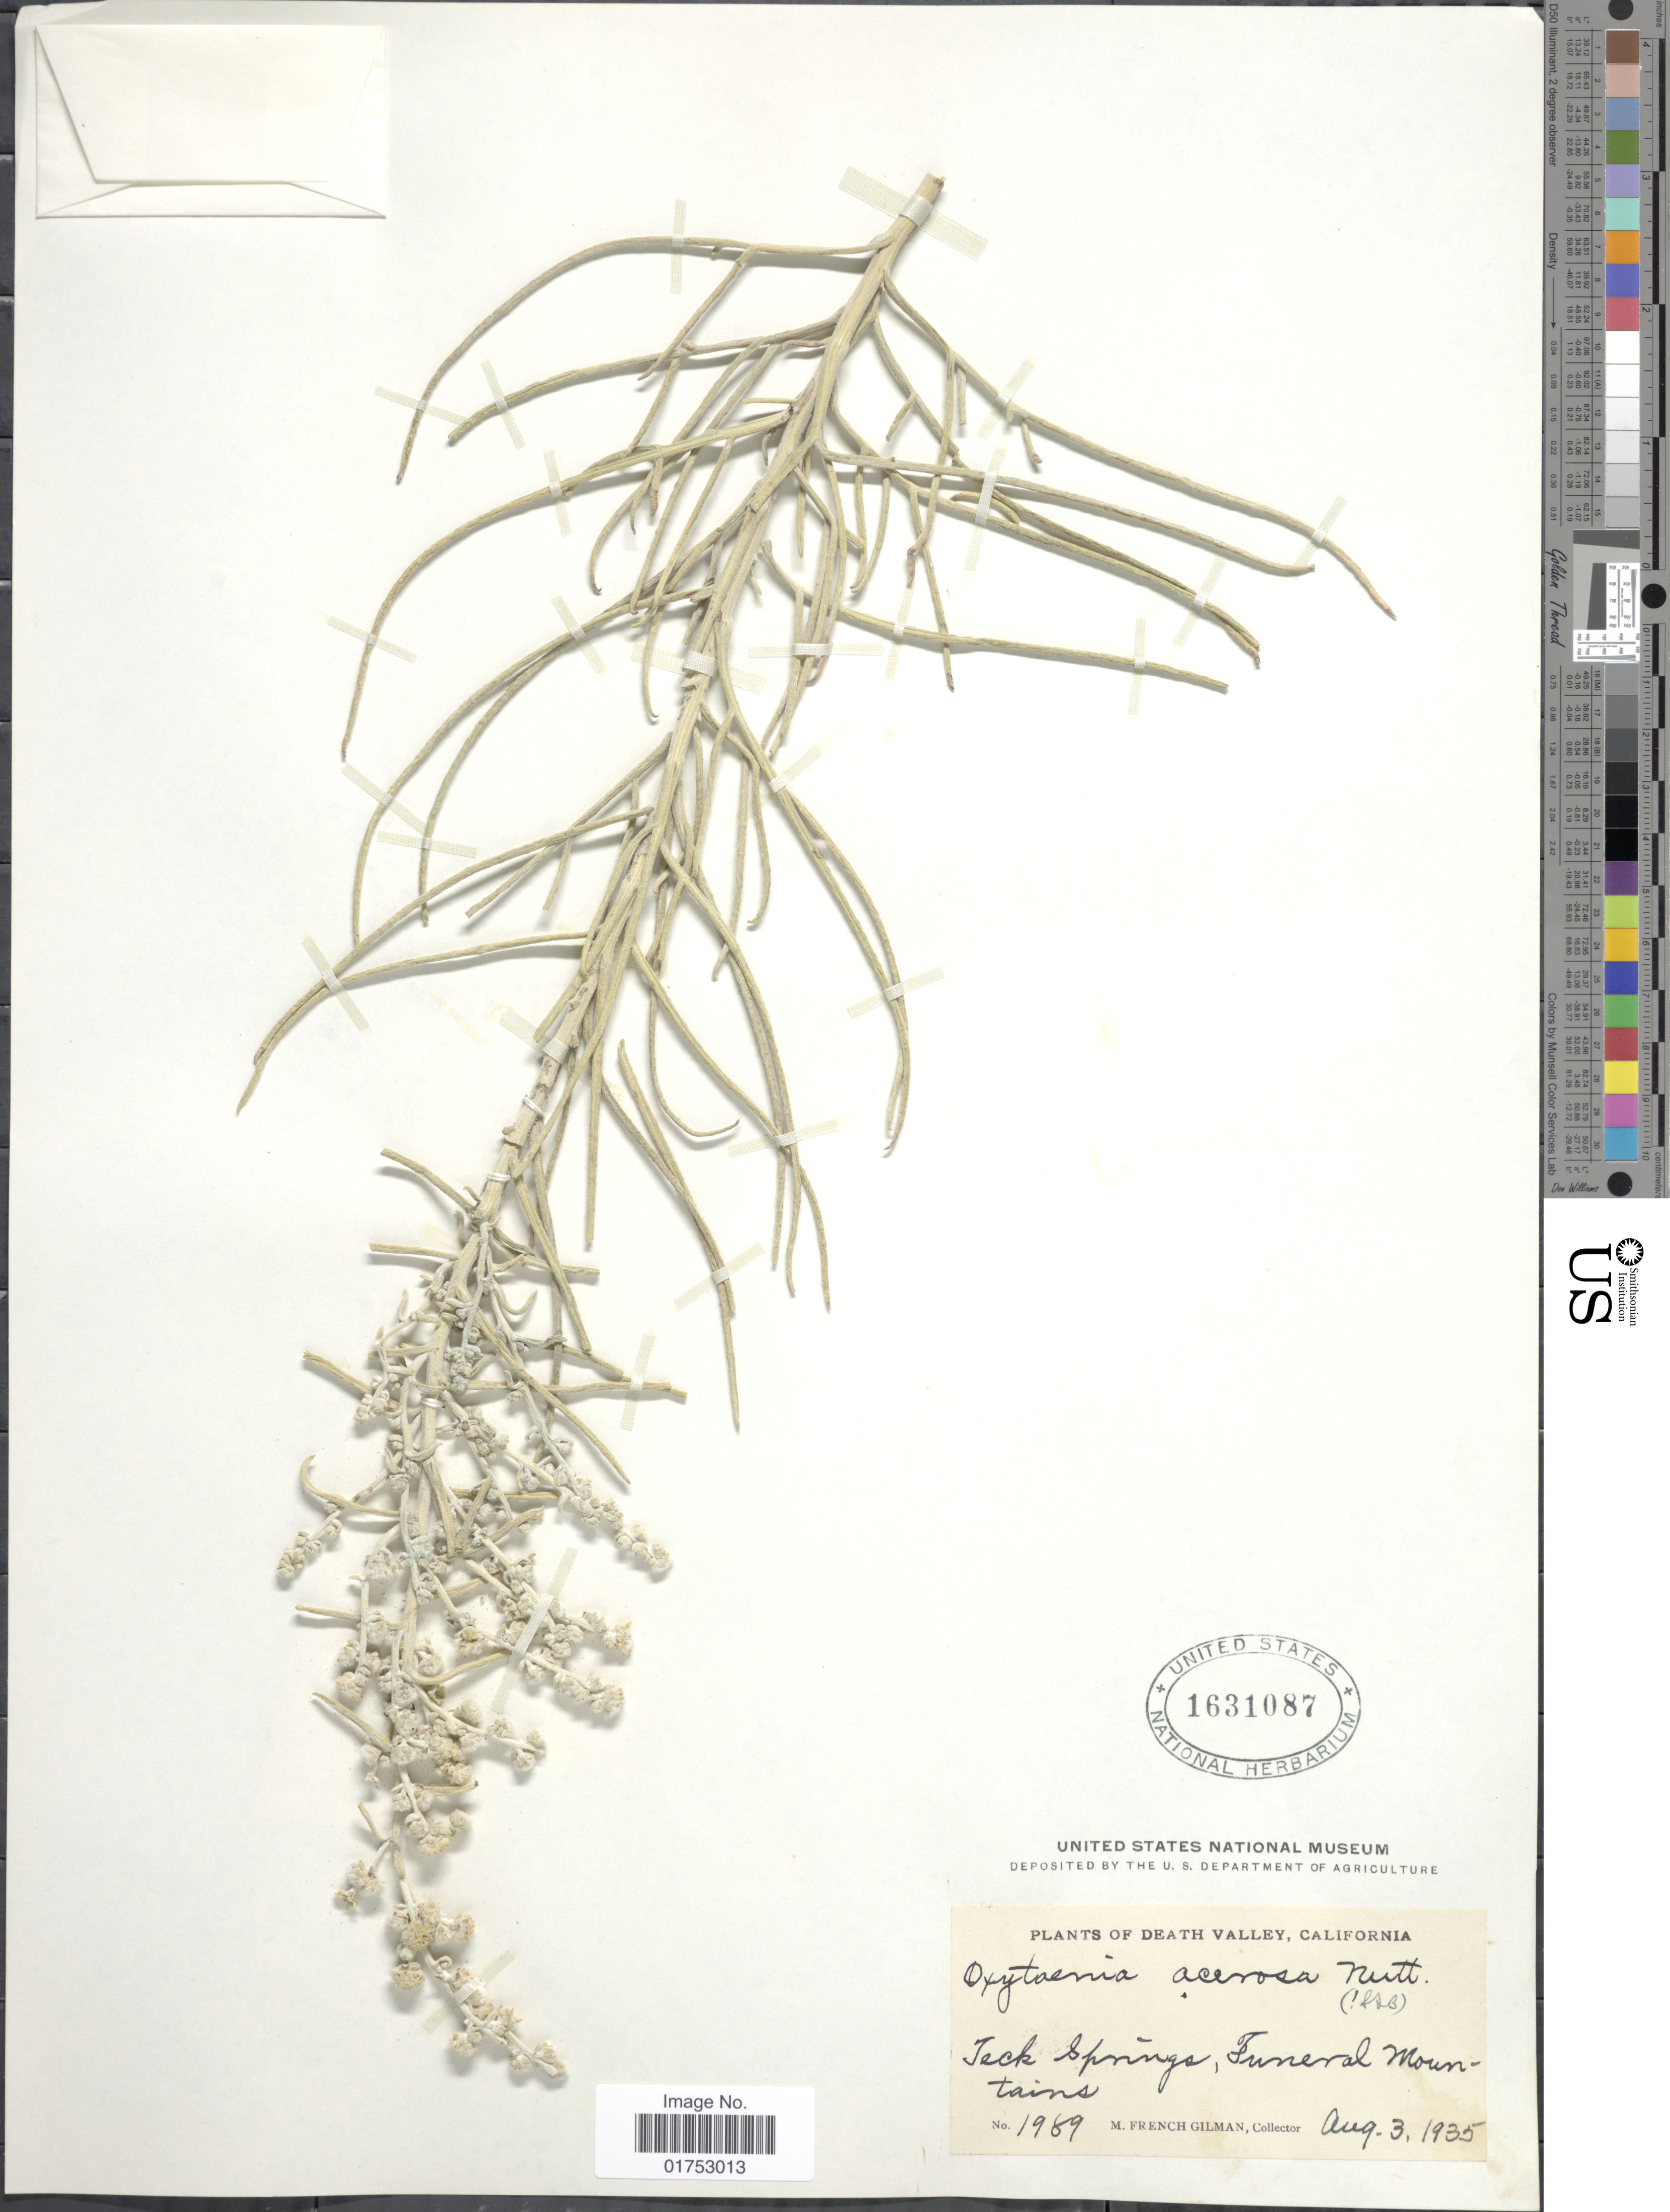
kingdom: Plantae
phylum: Tracheophyta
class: Magnoliopsida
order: Asterales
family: Asteraceae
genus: Oxytenia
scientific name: Oxytenia acerosa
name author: Nutt.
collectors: M. F. Gilman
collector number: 1989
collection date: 1935-08-03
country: United States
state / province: California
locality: Death Valley, Teck Springs, Funeral Mountains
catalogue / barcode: US 1631087